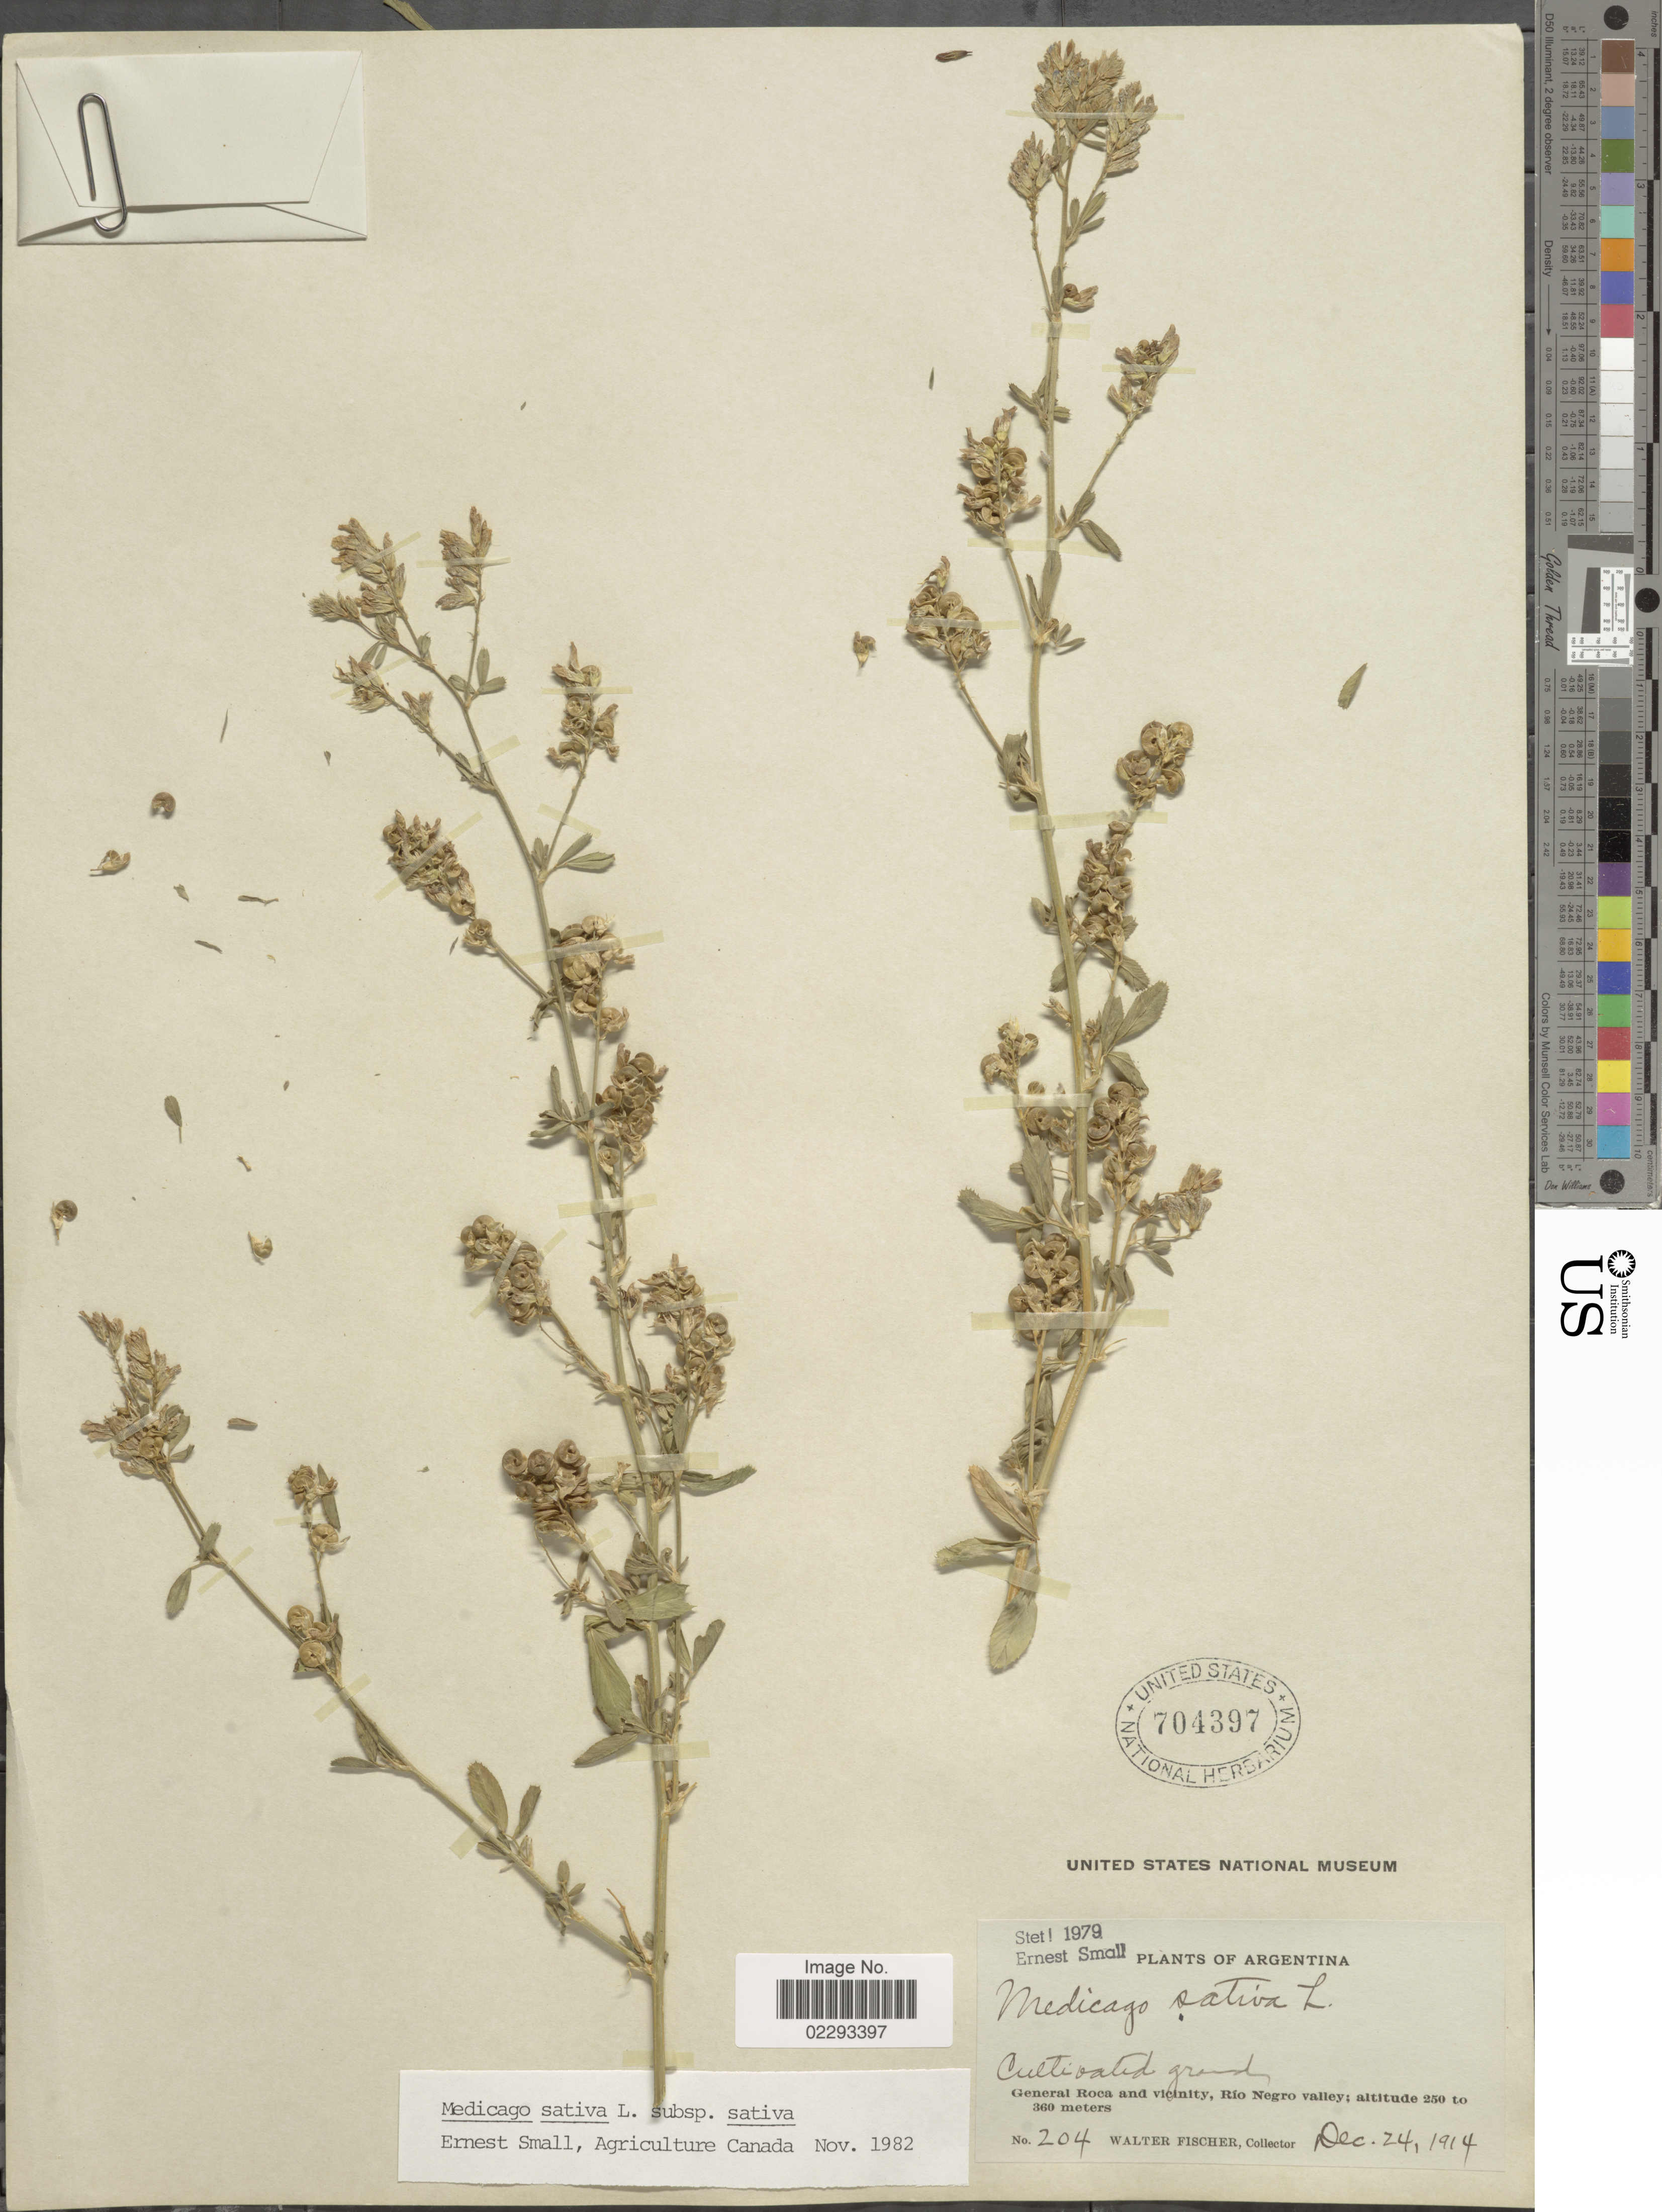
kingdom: Plantae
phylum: Tracheophyta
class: Magnoliopsida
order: Fabales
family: Fabaceae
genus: Medicago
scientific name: Medicago sativa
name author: L.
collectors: W. Fischer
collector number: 204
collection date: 1914-12-24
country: Argentina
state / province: Rio Negro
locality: General Roca and vicinity, Rio Negro valley, cultivated ground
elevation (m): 250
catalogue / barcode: US 704397